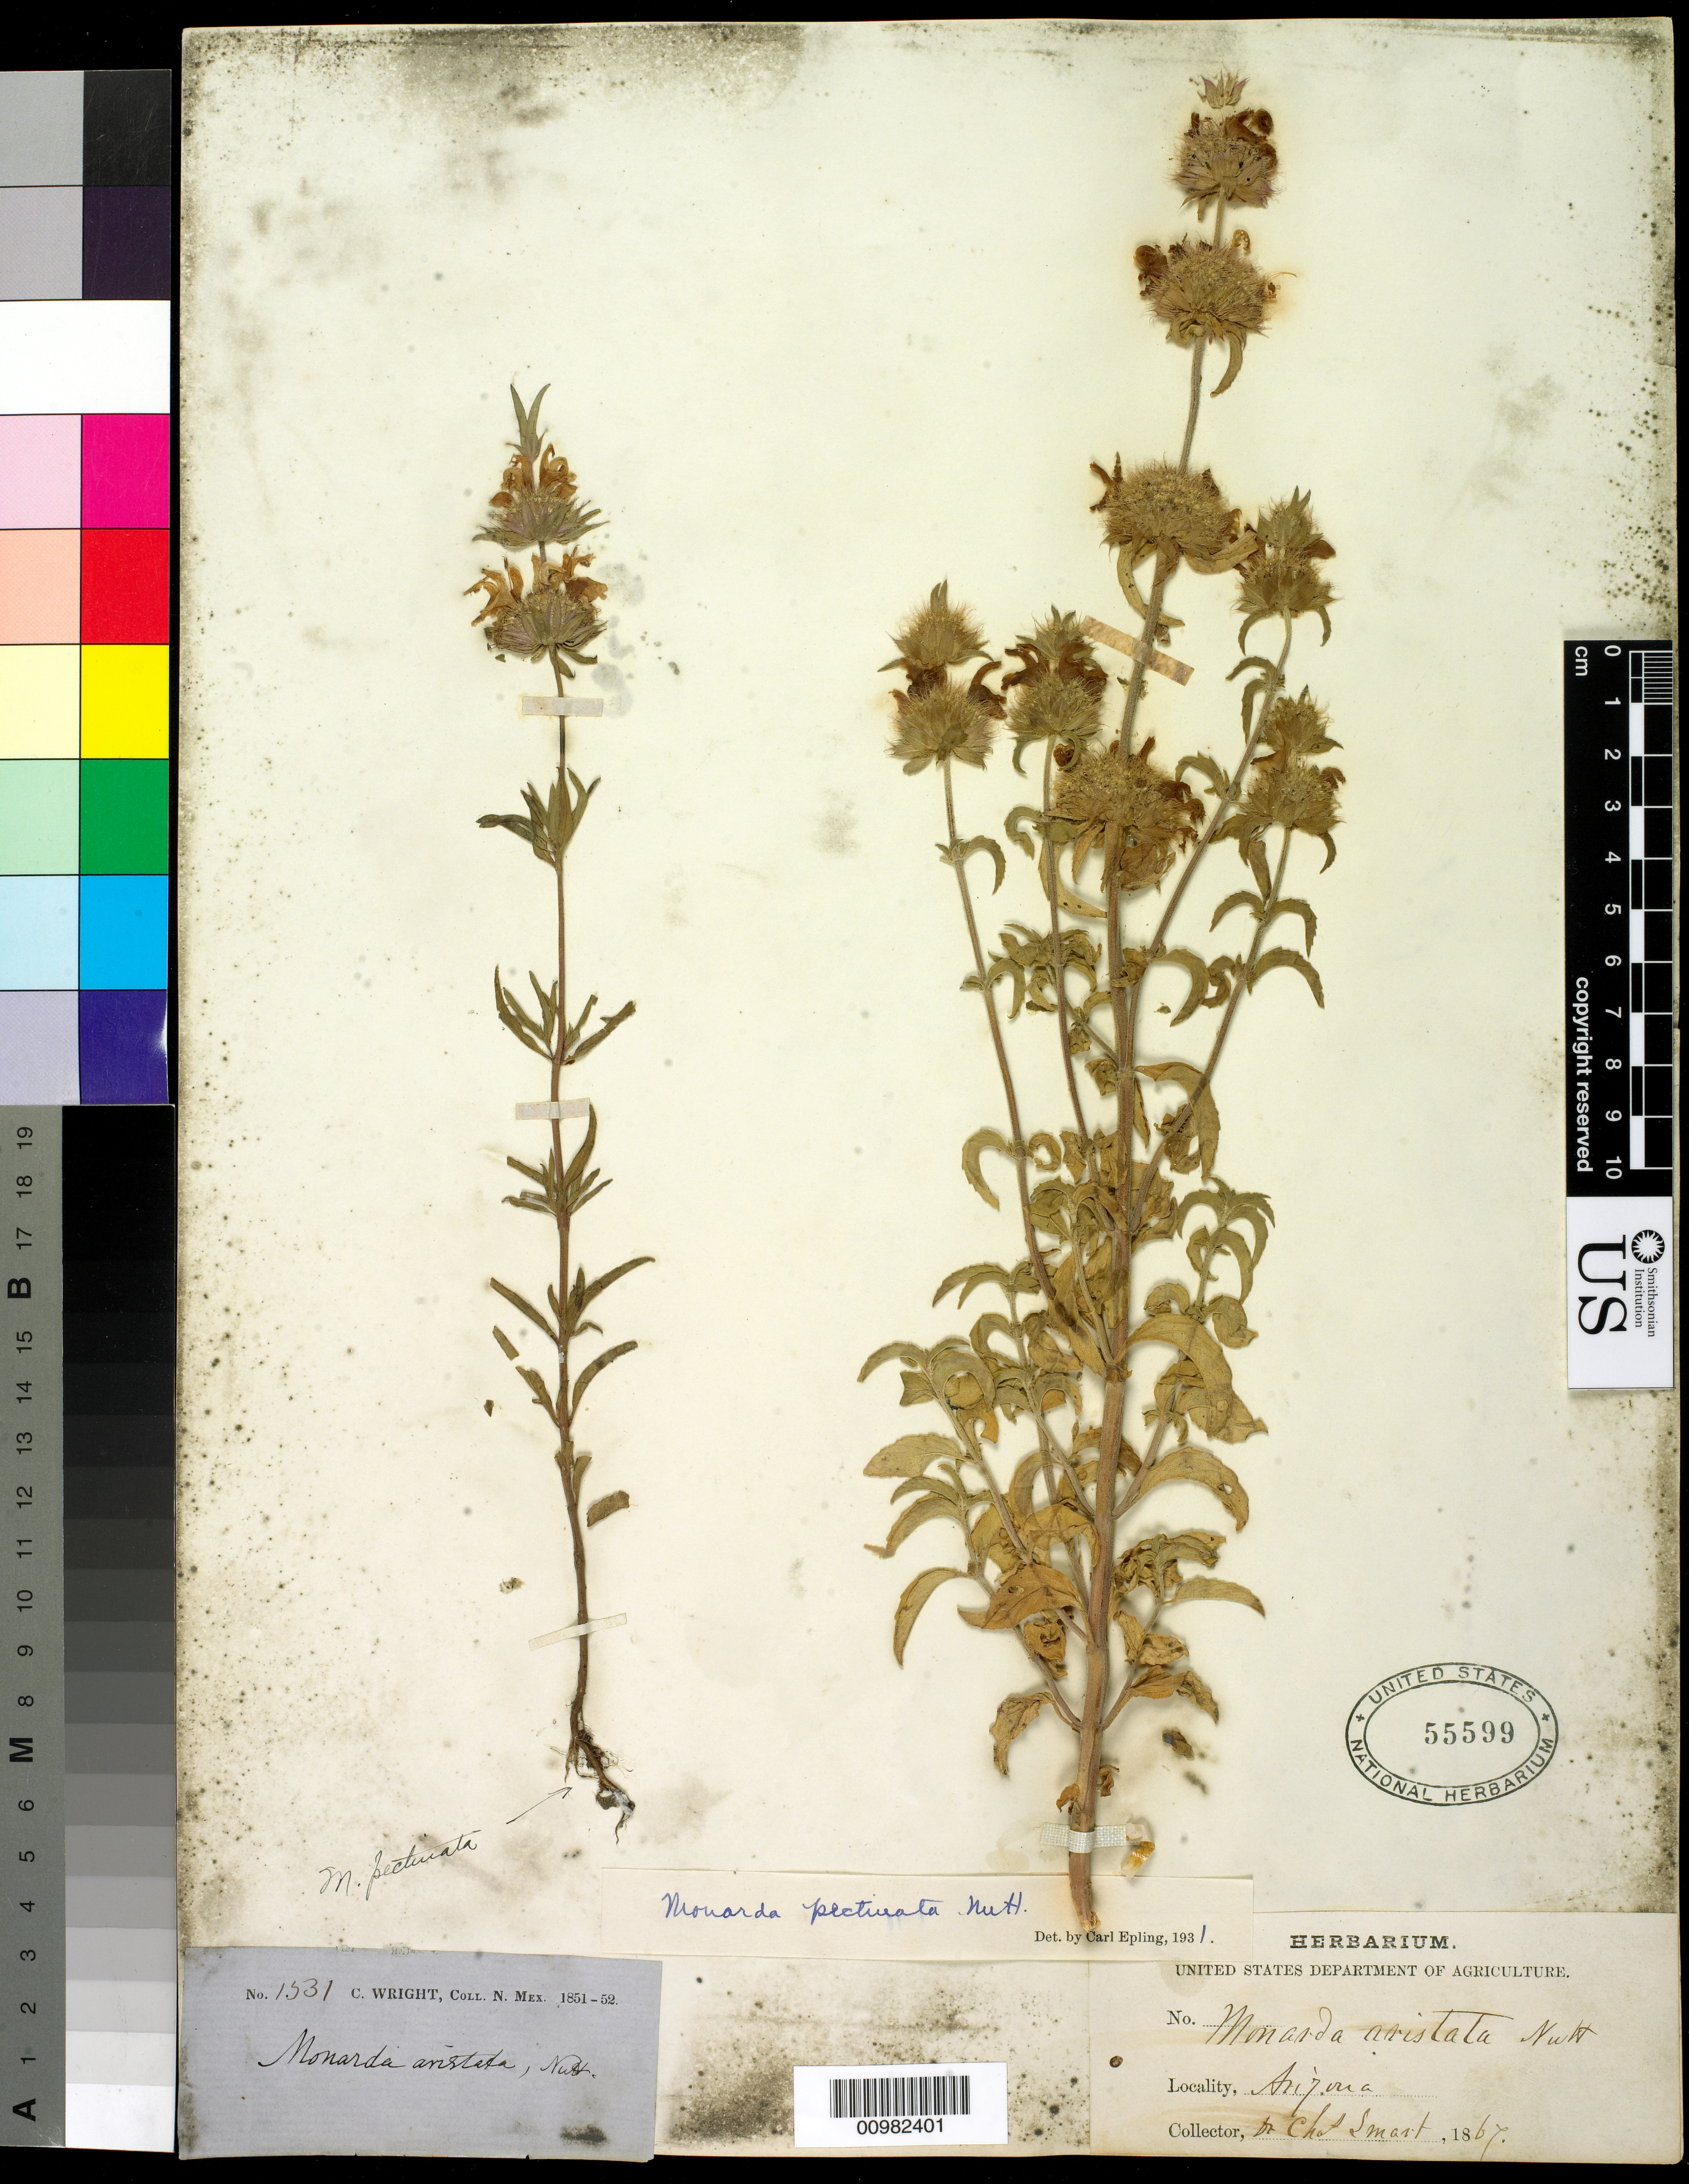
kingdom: Plantae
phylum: Tracheophyta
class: Magnoliopsida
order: Lamiales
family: Lamiaceae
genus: Monarda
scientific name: Monarda pectinata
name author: Nutt.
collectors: C. Smart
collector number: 1531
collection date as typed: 1869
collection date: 1869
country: United States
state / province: Arizona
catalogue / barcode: US 55599